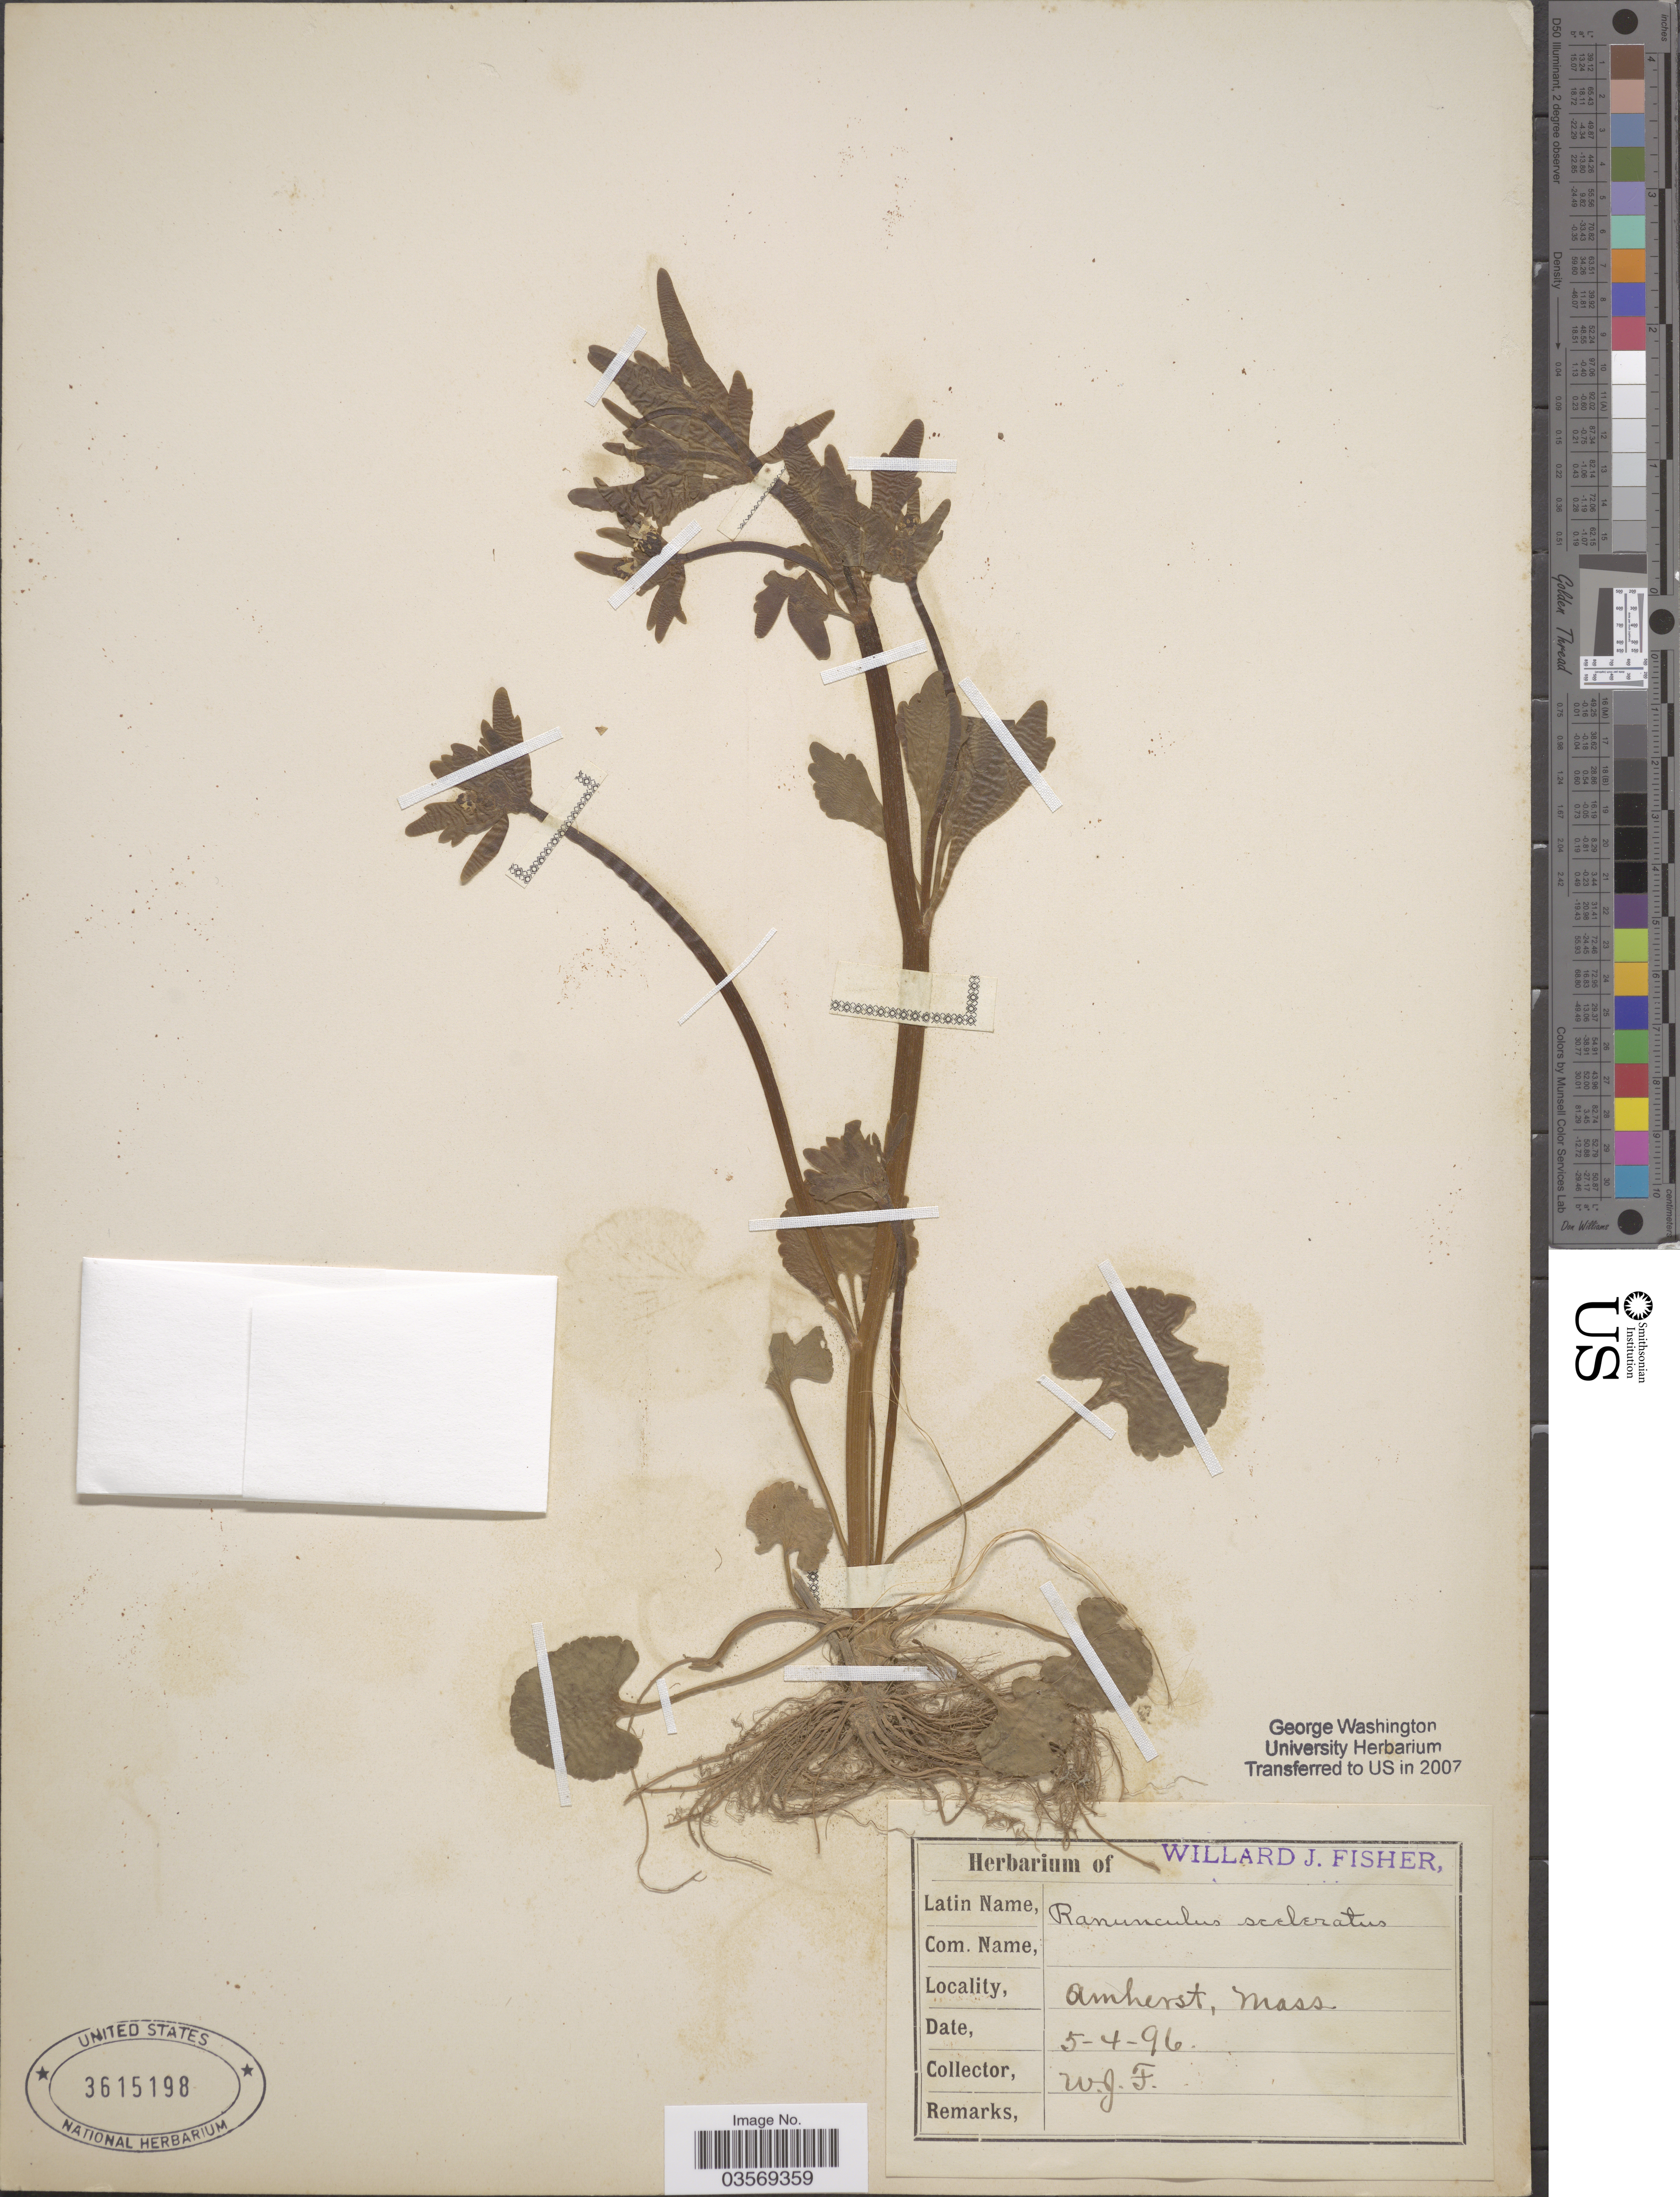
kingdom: Plantae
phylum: Tracheophyta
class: Magnoliopsida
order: Ranunculales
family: Ranunculaceae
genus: Ranunculus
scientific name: Ranunculus sceleratus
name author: L.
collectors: W. J. Fisher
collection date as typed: Transcribed d/m/y: 4/5/96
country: United States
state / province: Massachusetts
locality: Amherst.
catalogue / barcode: US 3615198